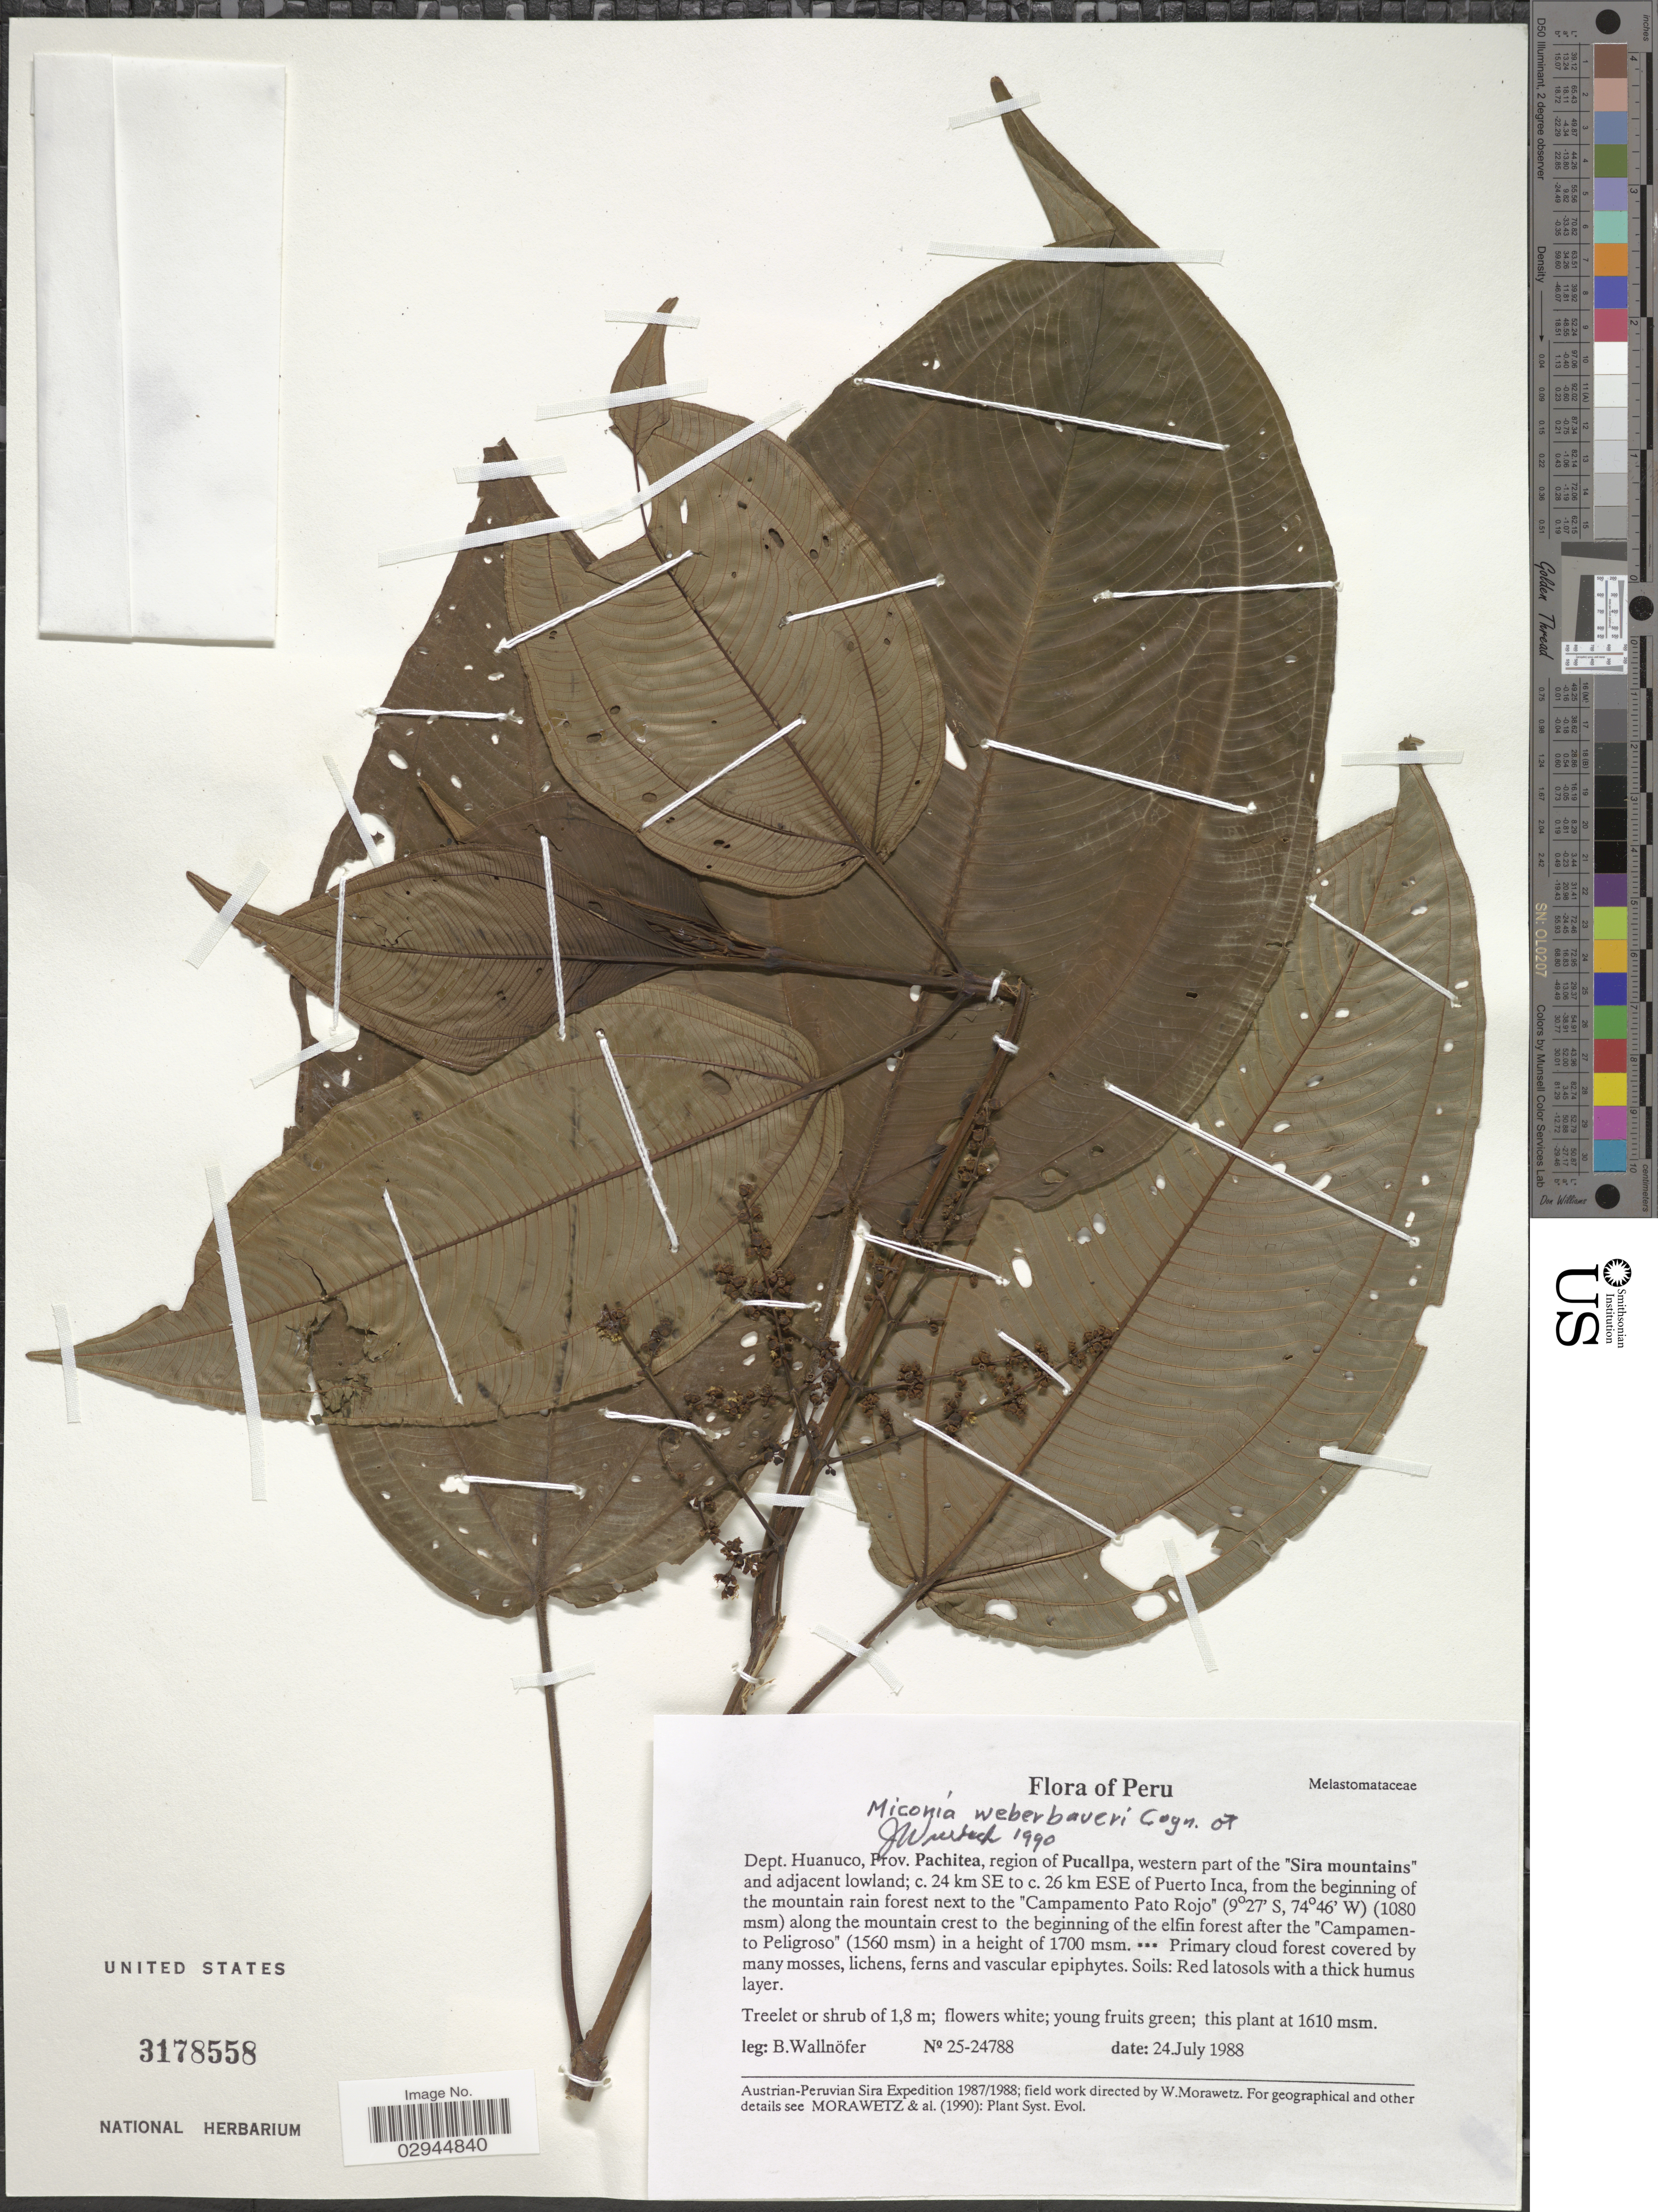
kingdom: Plantae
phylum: Tracheophyta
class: Magnoliopsida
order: Myrtales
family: Melastomataceae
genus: Miconia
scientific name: Miconia weberbaueri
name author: Cogn.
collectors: B. Wallnöfer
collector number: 25-24788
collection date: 1988-07-24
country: Peru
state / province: Huánuco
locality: Dept. Huanuco, Prov. Pachitea, region of Pucallpa, western part of the "Sira mountains" and adjacent lowland; c. 24 km SE to c. 26 ESE of Puerto Inca, from the beginning of the mountain rain forest next to the "Campamento Pato Rojo" along the mountain crest to the beginning of the elfin forest after the "Campamento Peligroso".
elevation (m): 1610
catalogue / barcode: US 3178558